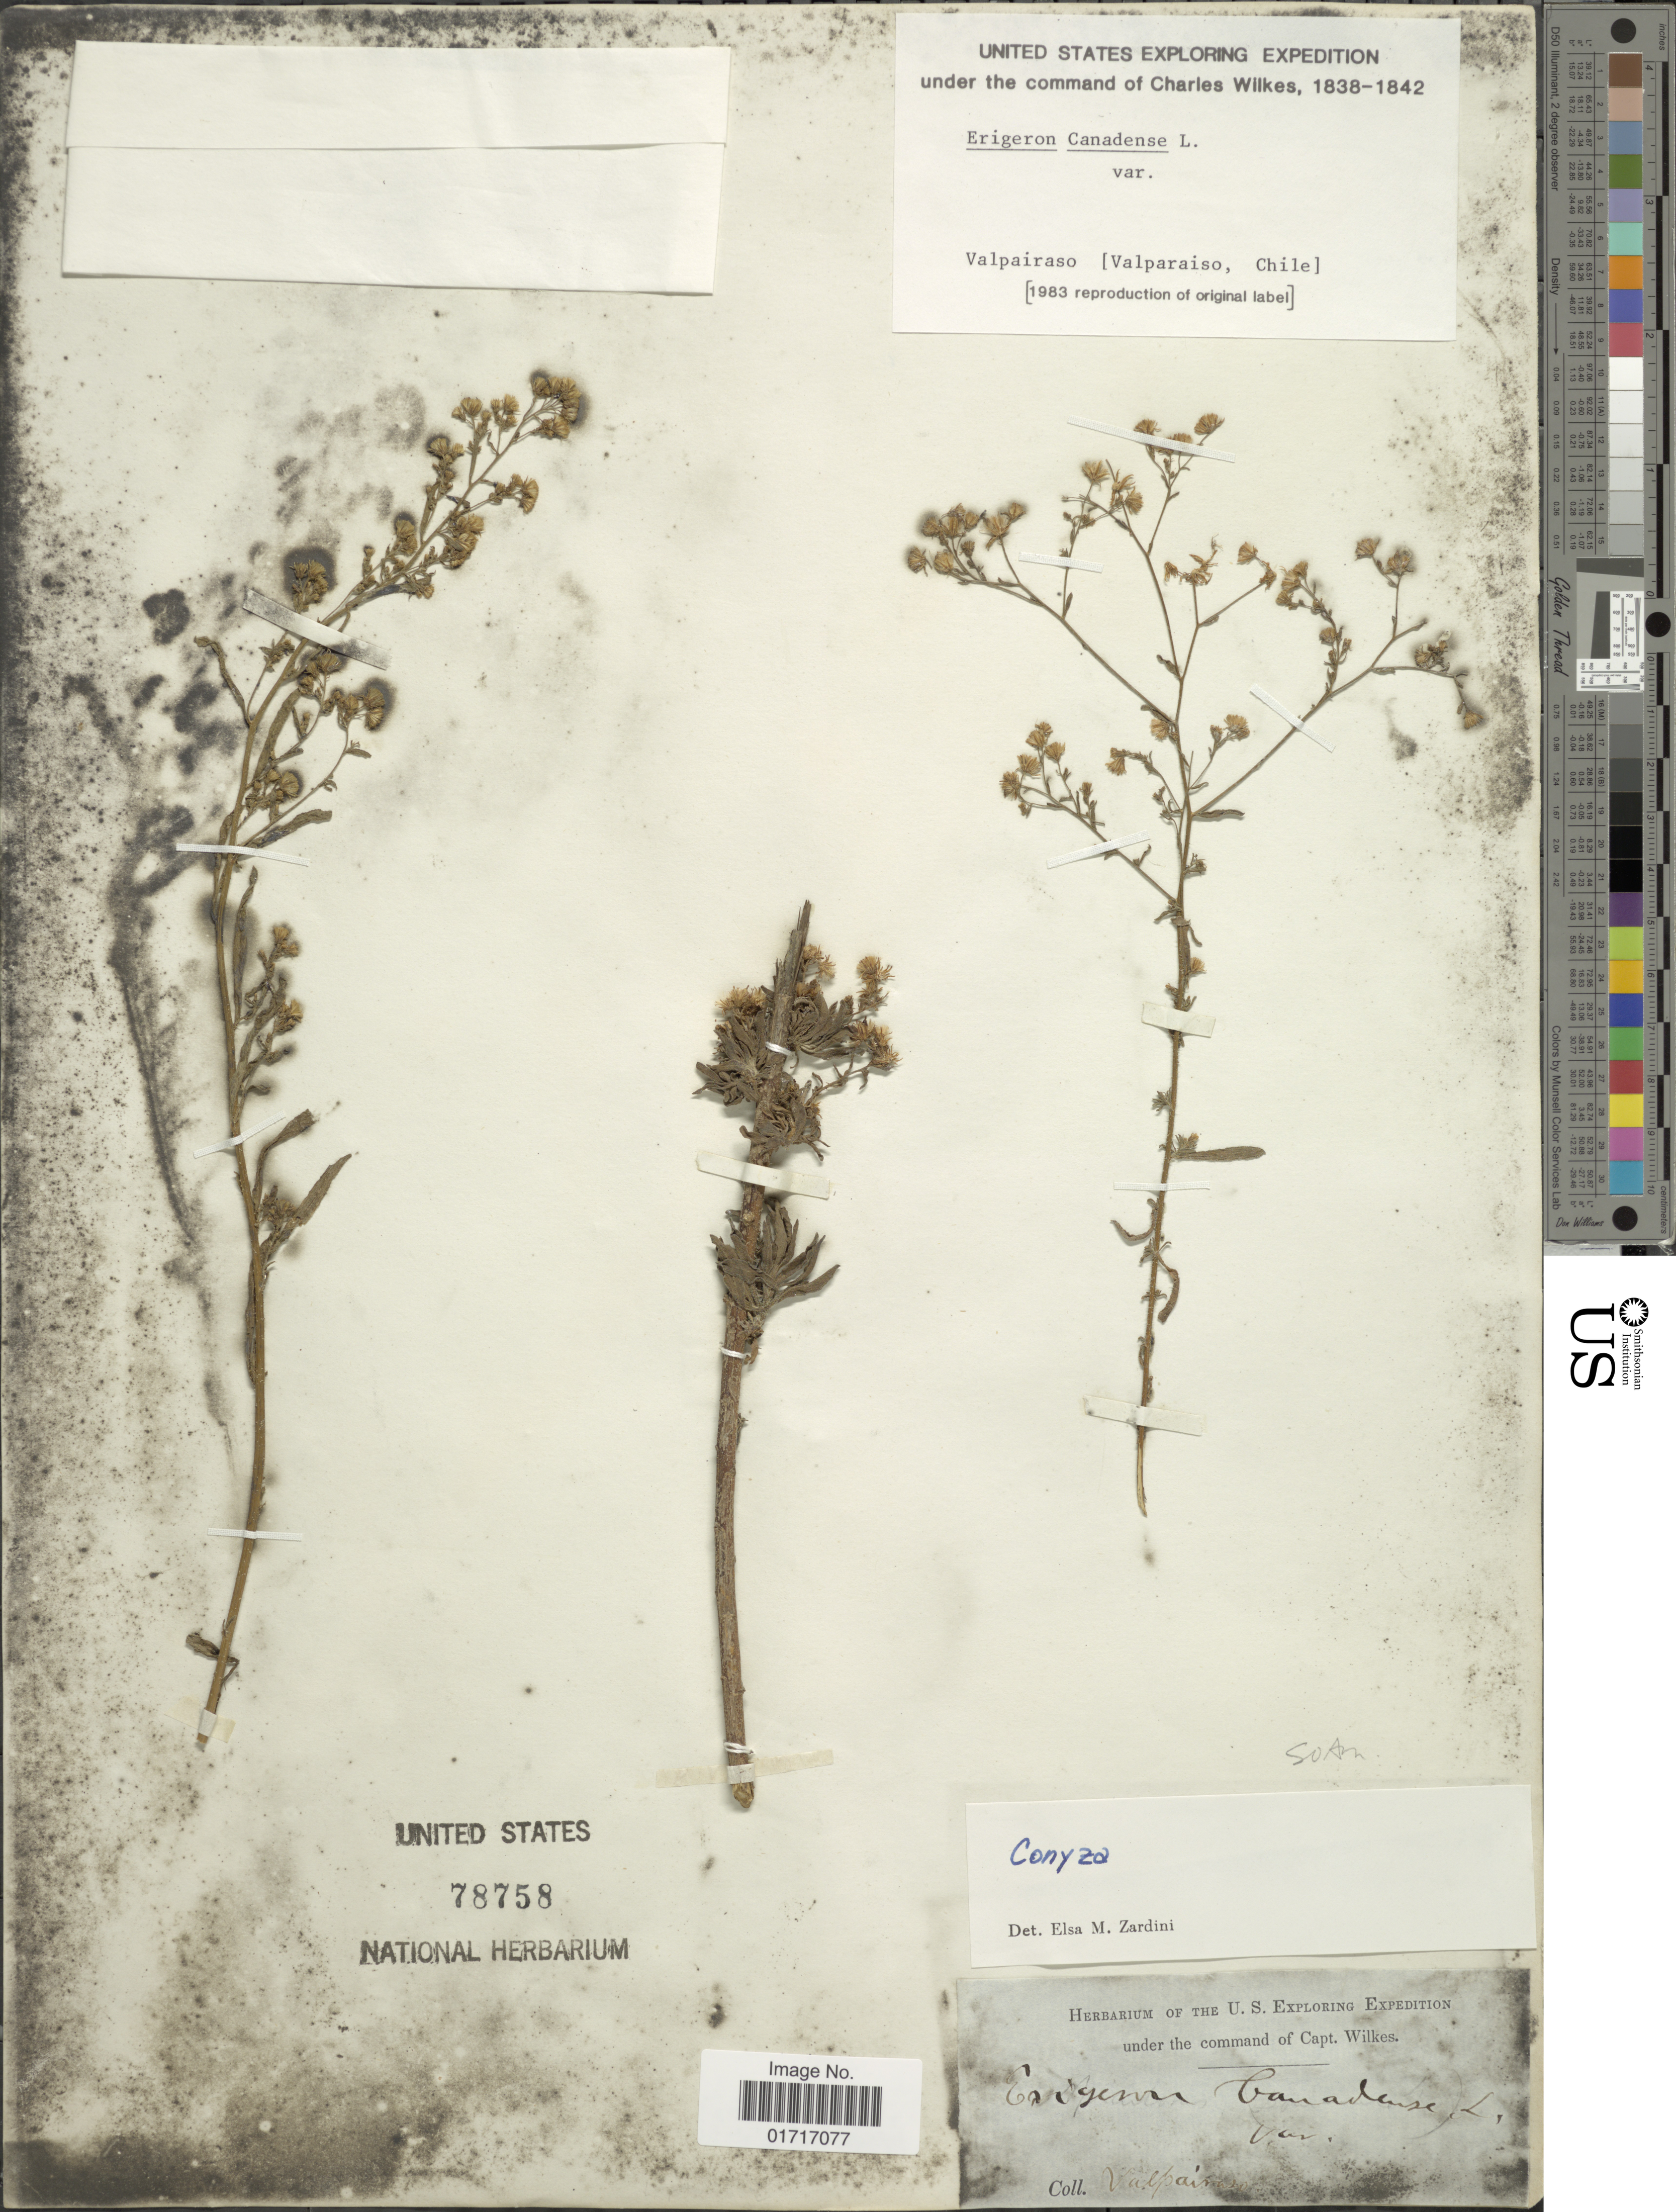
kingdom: Plantae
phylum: Tracheophyta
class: Magnoliopsida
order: Asterales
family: Asteraceae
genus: Conyza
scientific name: Conyza canadensis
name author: (L.) Cronq.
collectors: Wilkes Explor. Exped.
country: Chile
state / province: Valparaíso (V)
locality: Valparaiso.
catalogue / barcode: US 78758